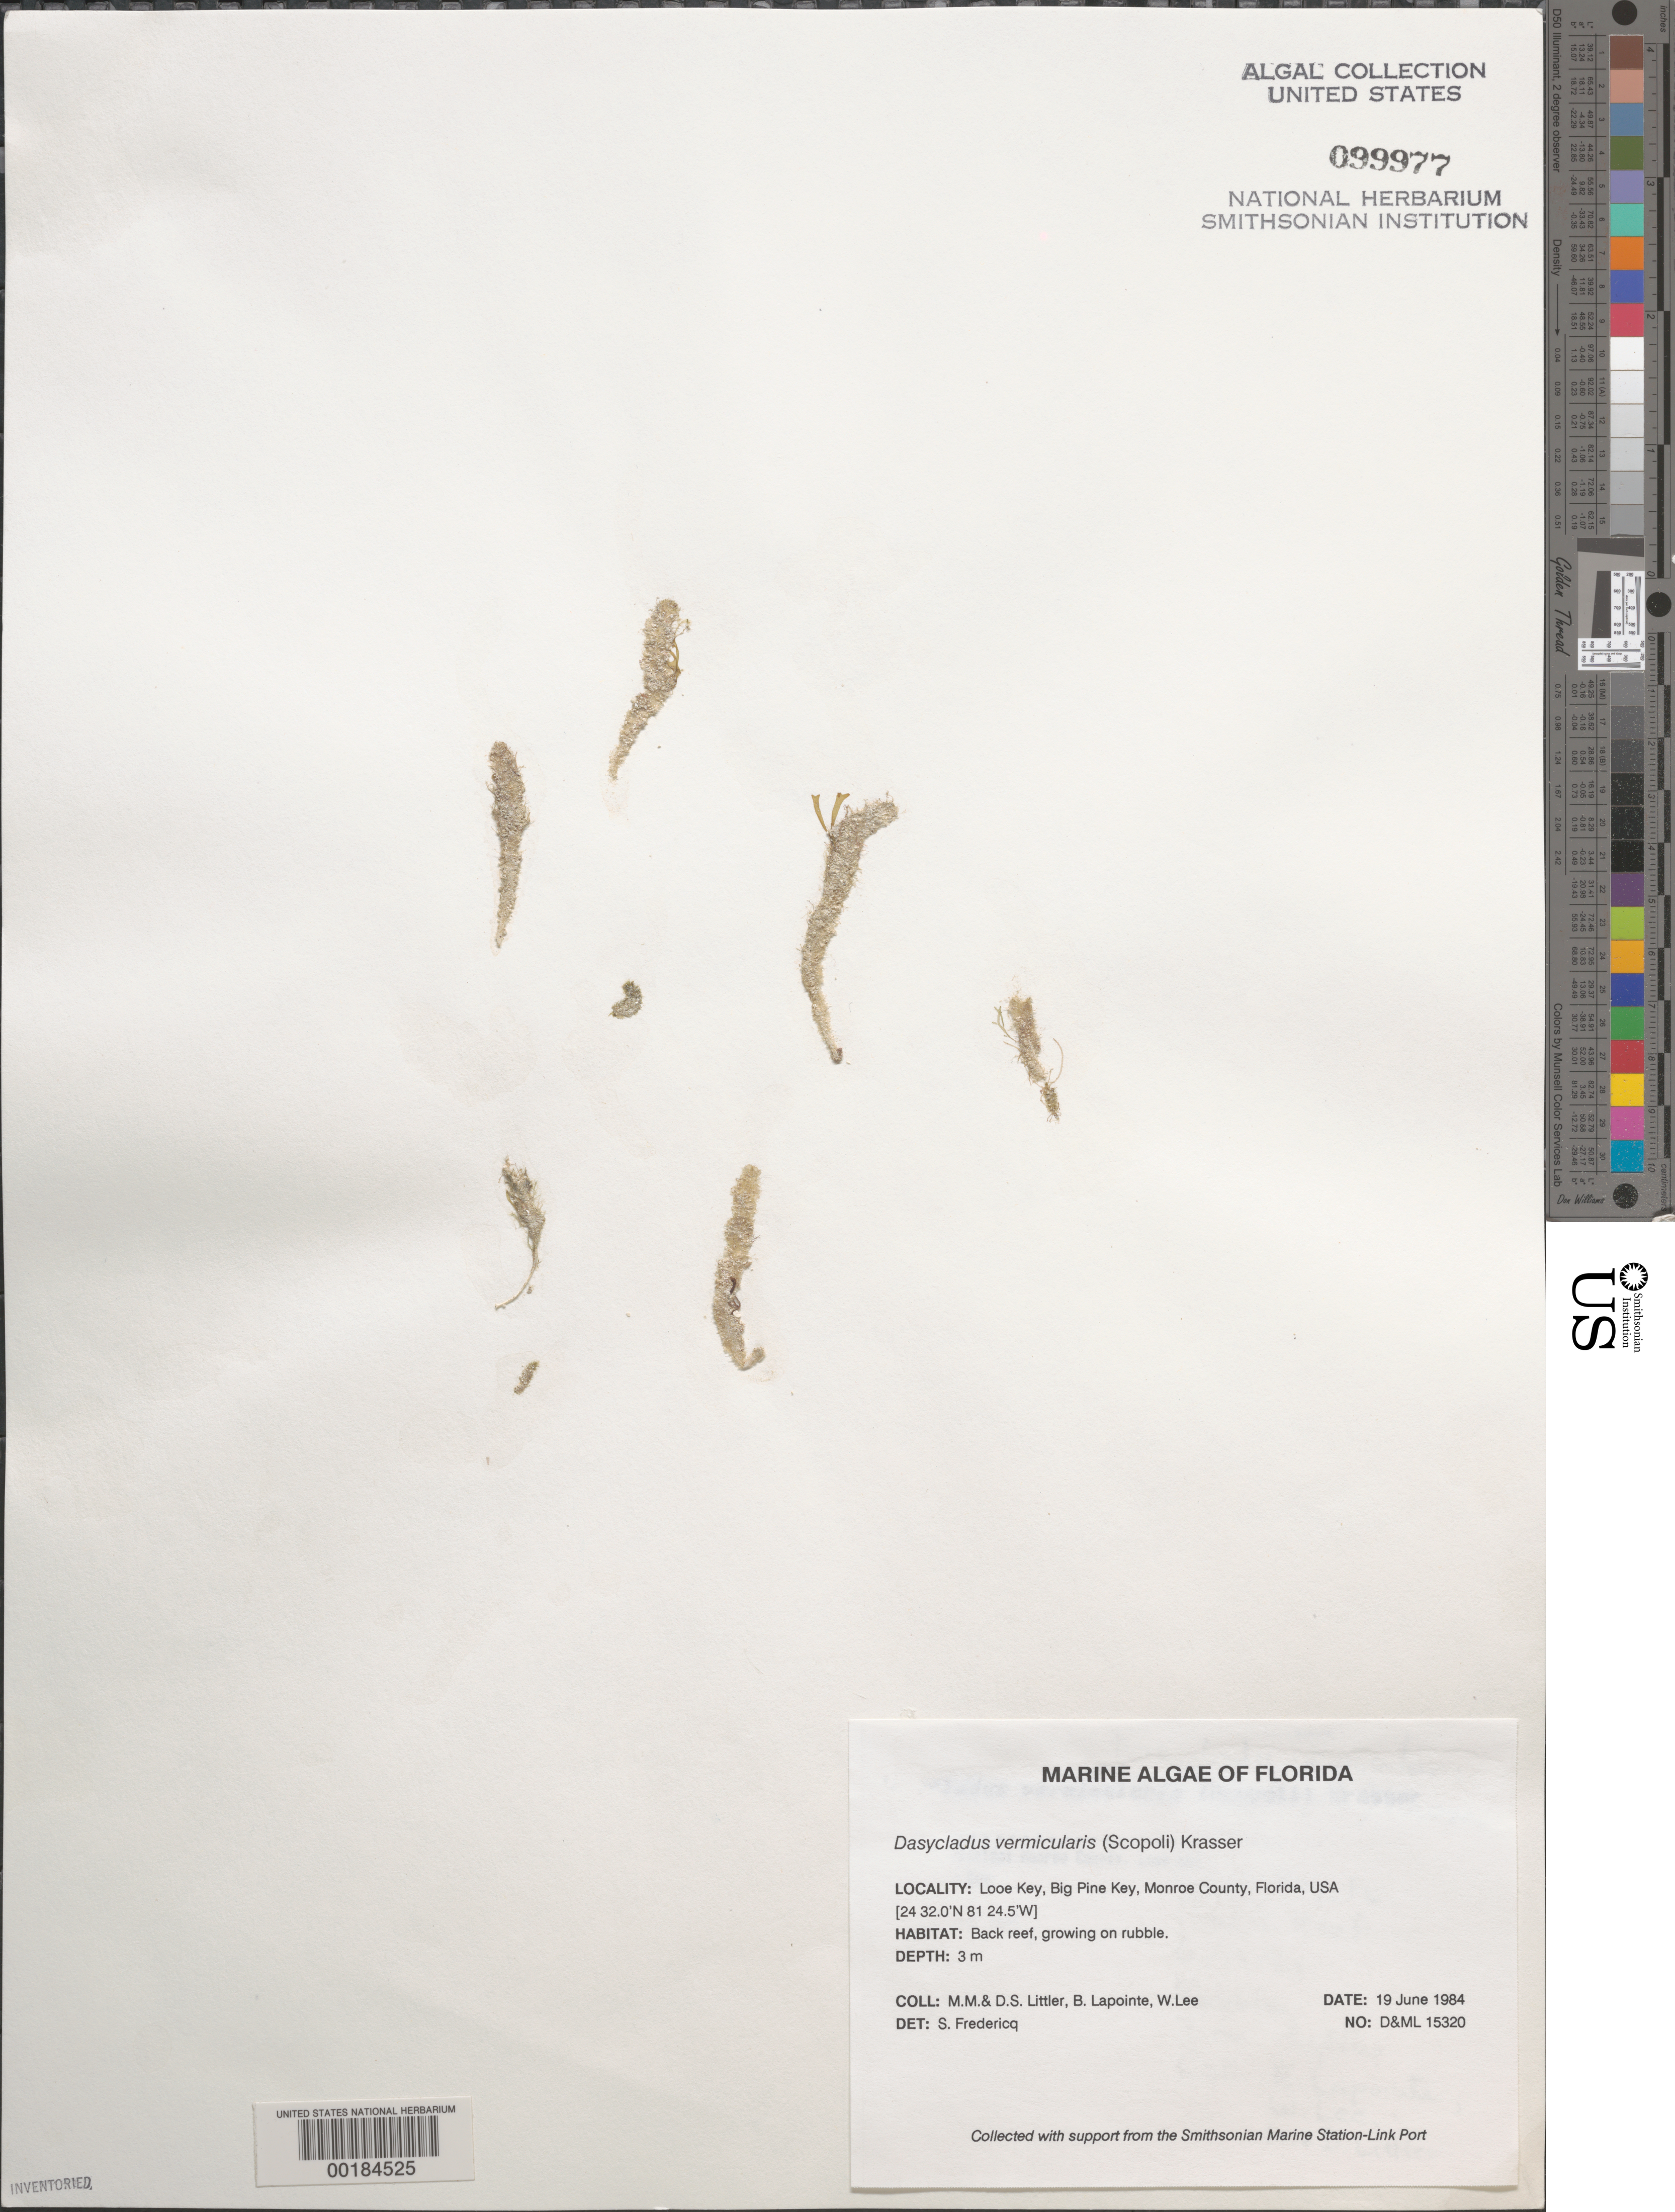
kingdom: Plantae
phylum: Chlorophyta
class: Ulvophyceae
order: Dasycladales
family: Dasycladaceae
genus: Dasycladus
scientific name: Dasycladus vermicularis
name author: (Scop.) Krasser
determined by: Fredericq, S.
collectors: M. M. Littler, D. S. Littler, B. Lapointe & W. Lee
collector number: D&ML 15320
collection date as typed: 19 Jun 1984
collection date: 1984-06-19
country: United States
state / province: Florida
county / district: Monroe County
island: Looe Key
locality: Looe Key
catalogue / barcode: US 99977